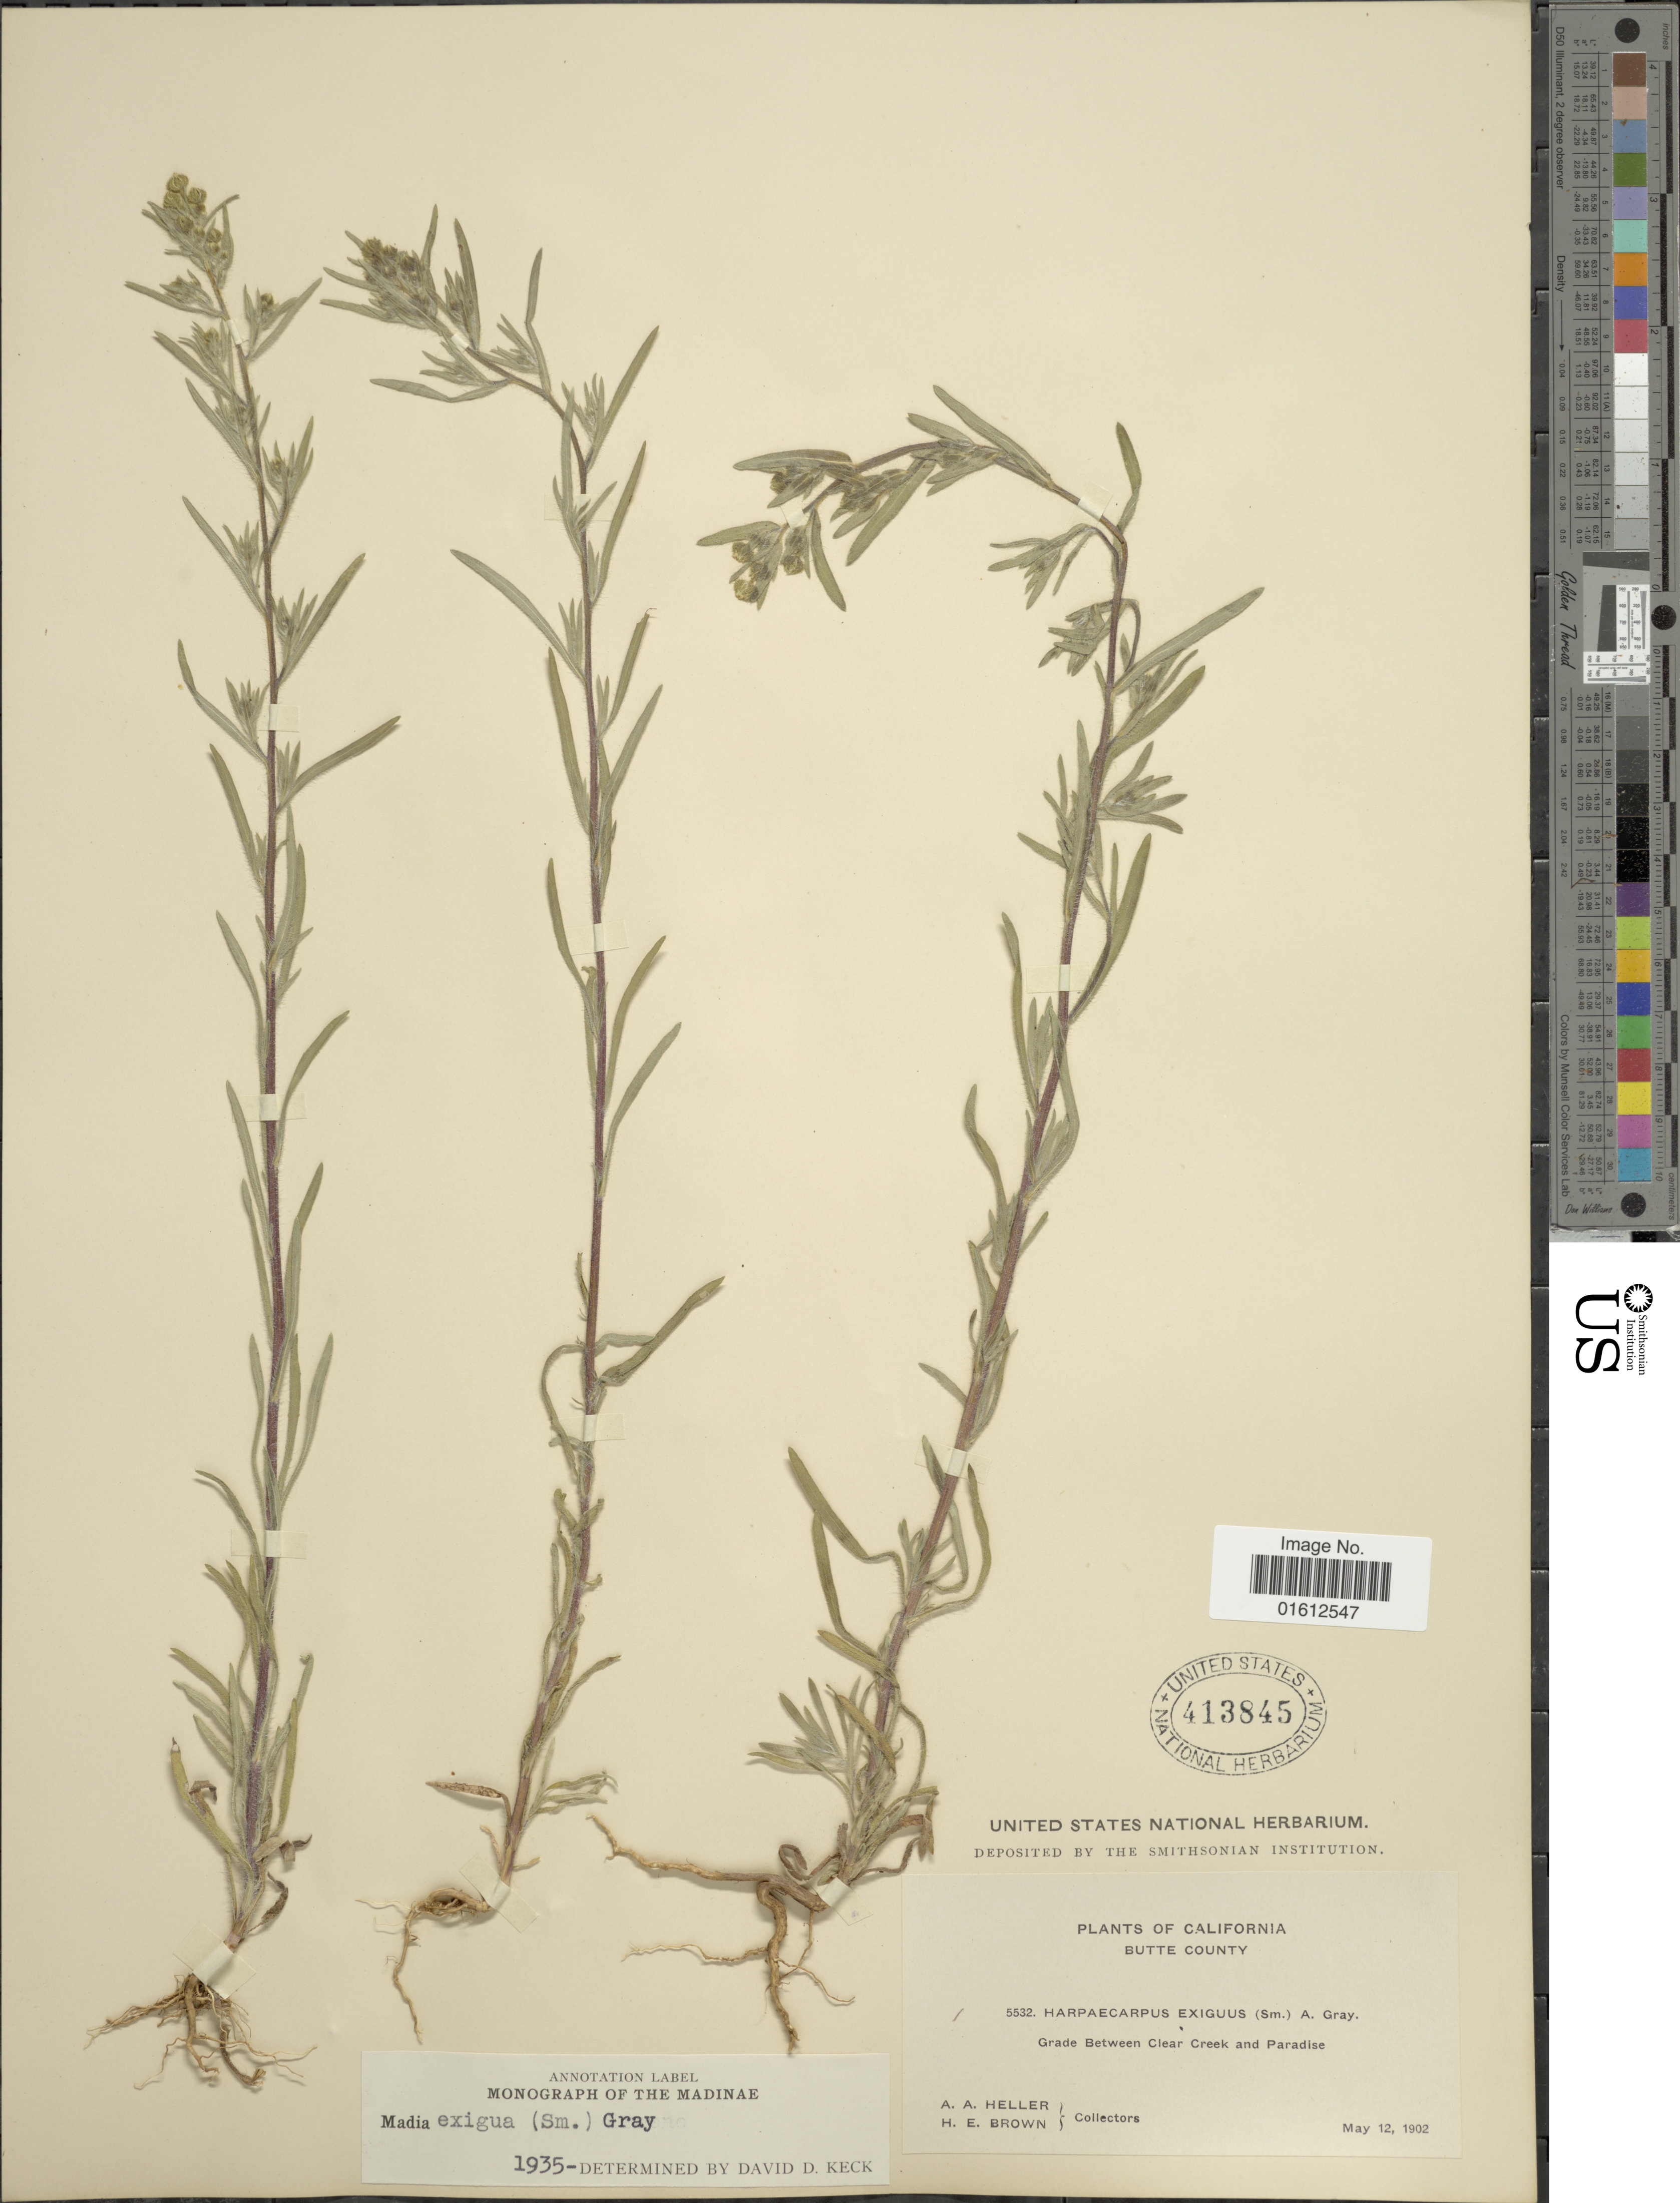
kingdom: Plantae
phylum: Tracheophyta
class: Magnoliopsida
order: Asterales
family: Asteraceae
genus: Madia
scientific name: Madia exigua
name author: (Sm.) A. Gray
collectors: A. A. Heller & H. E. Brown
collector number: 5532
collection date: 1902-05-12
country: United States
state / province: California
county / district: Butte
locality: Butte County. Grade between Clear Creek and Paradise.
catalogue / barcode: US 413845